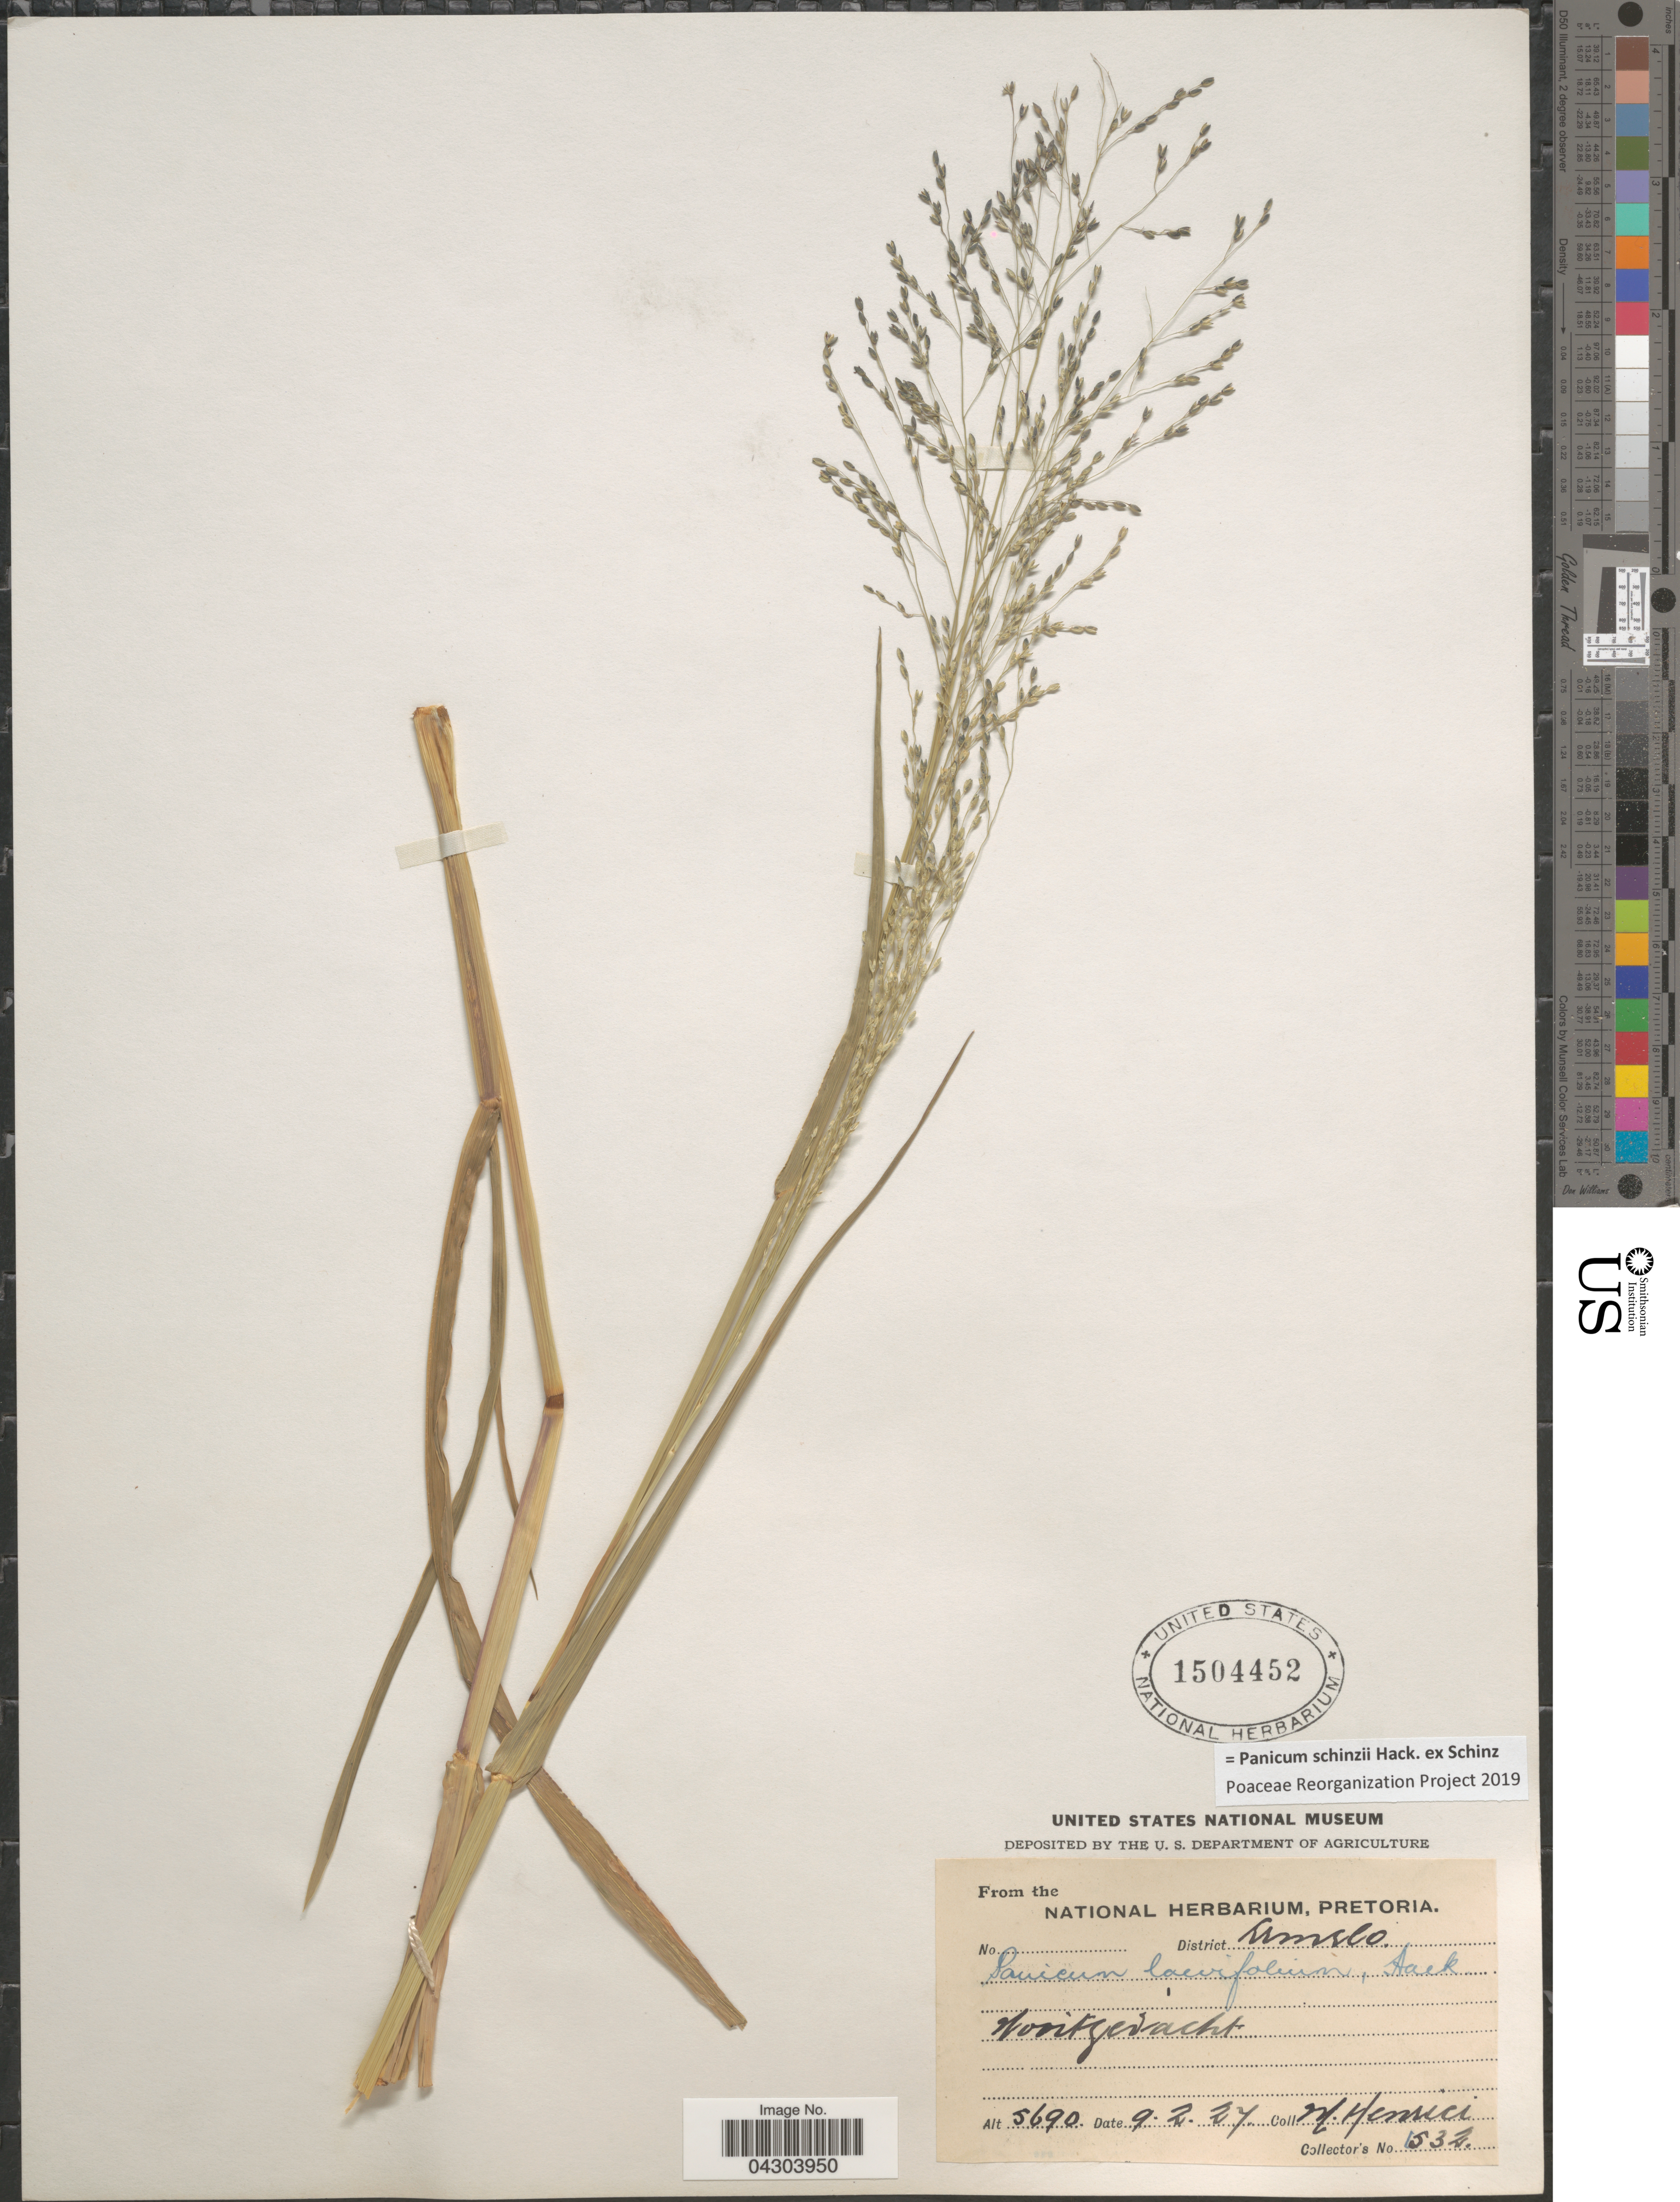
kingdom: Plantae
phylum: Tracheophyta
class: Liliopsida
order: Poales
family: Poaceae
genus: Panicum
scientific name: Panicum schinzii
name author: Hack. ex Schinz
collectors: M. Henrici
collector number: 532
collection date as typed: Transcribed d/m/y: 9/2/27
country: South Africa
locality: District Ermelo. Nooitgedacht.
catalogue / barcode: US 1504452